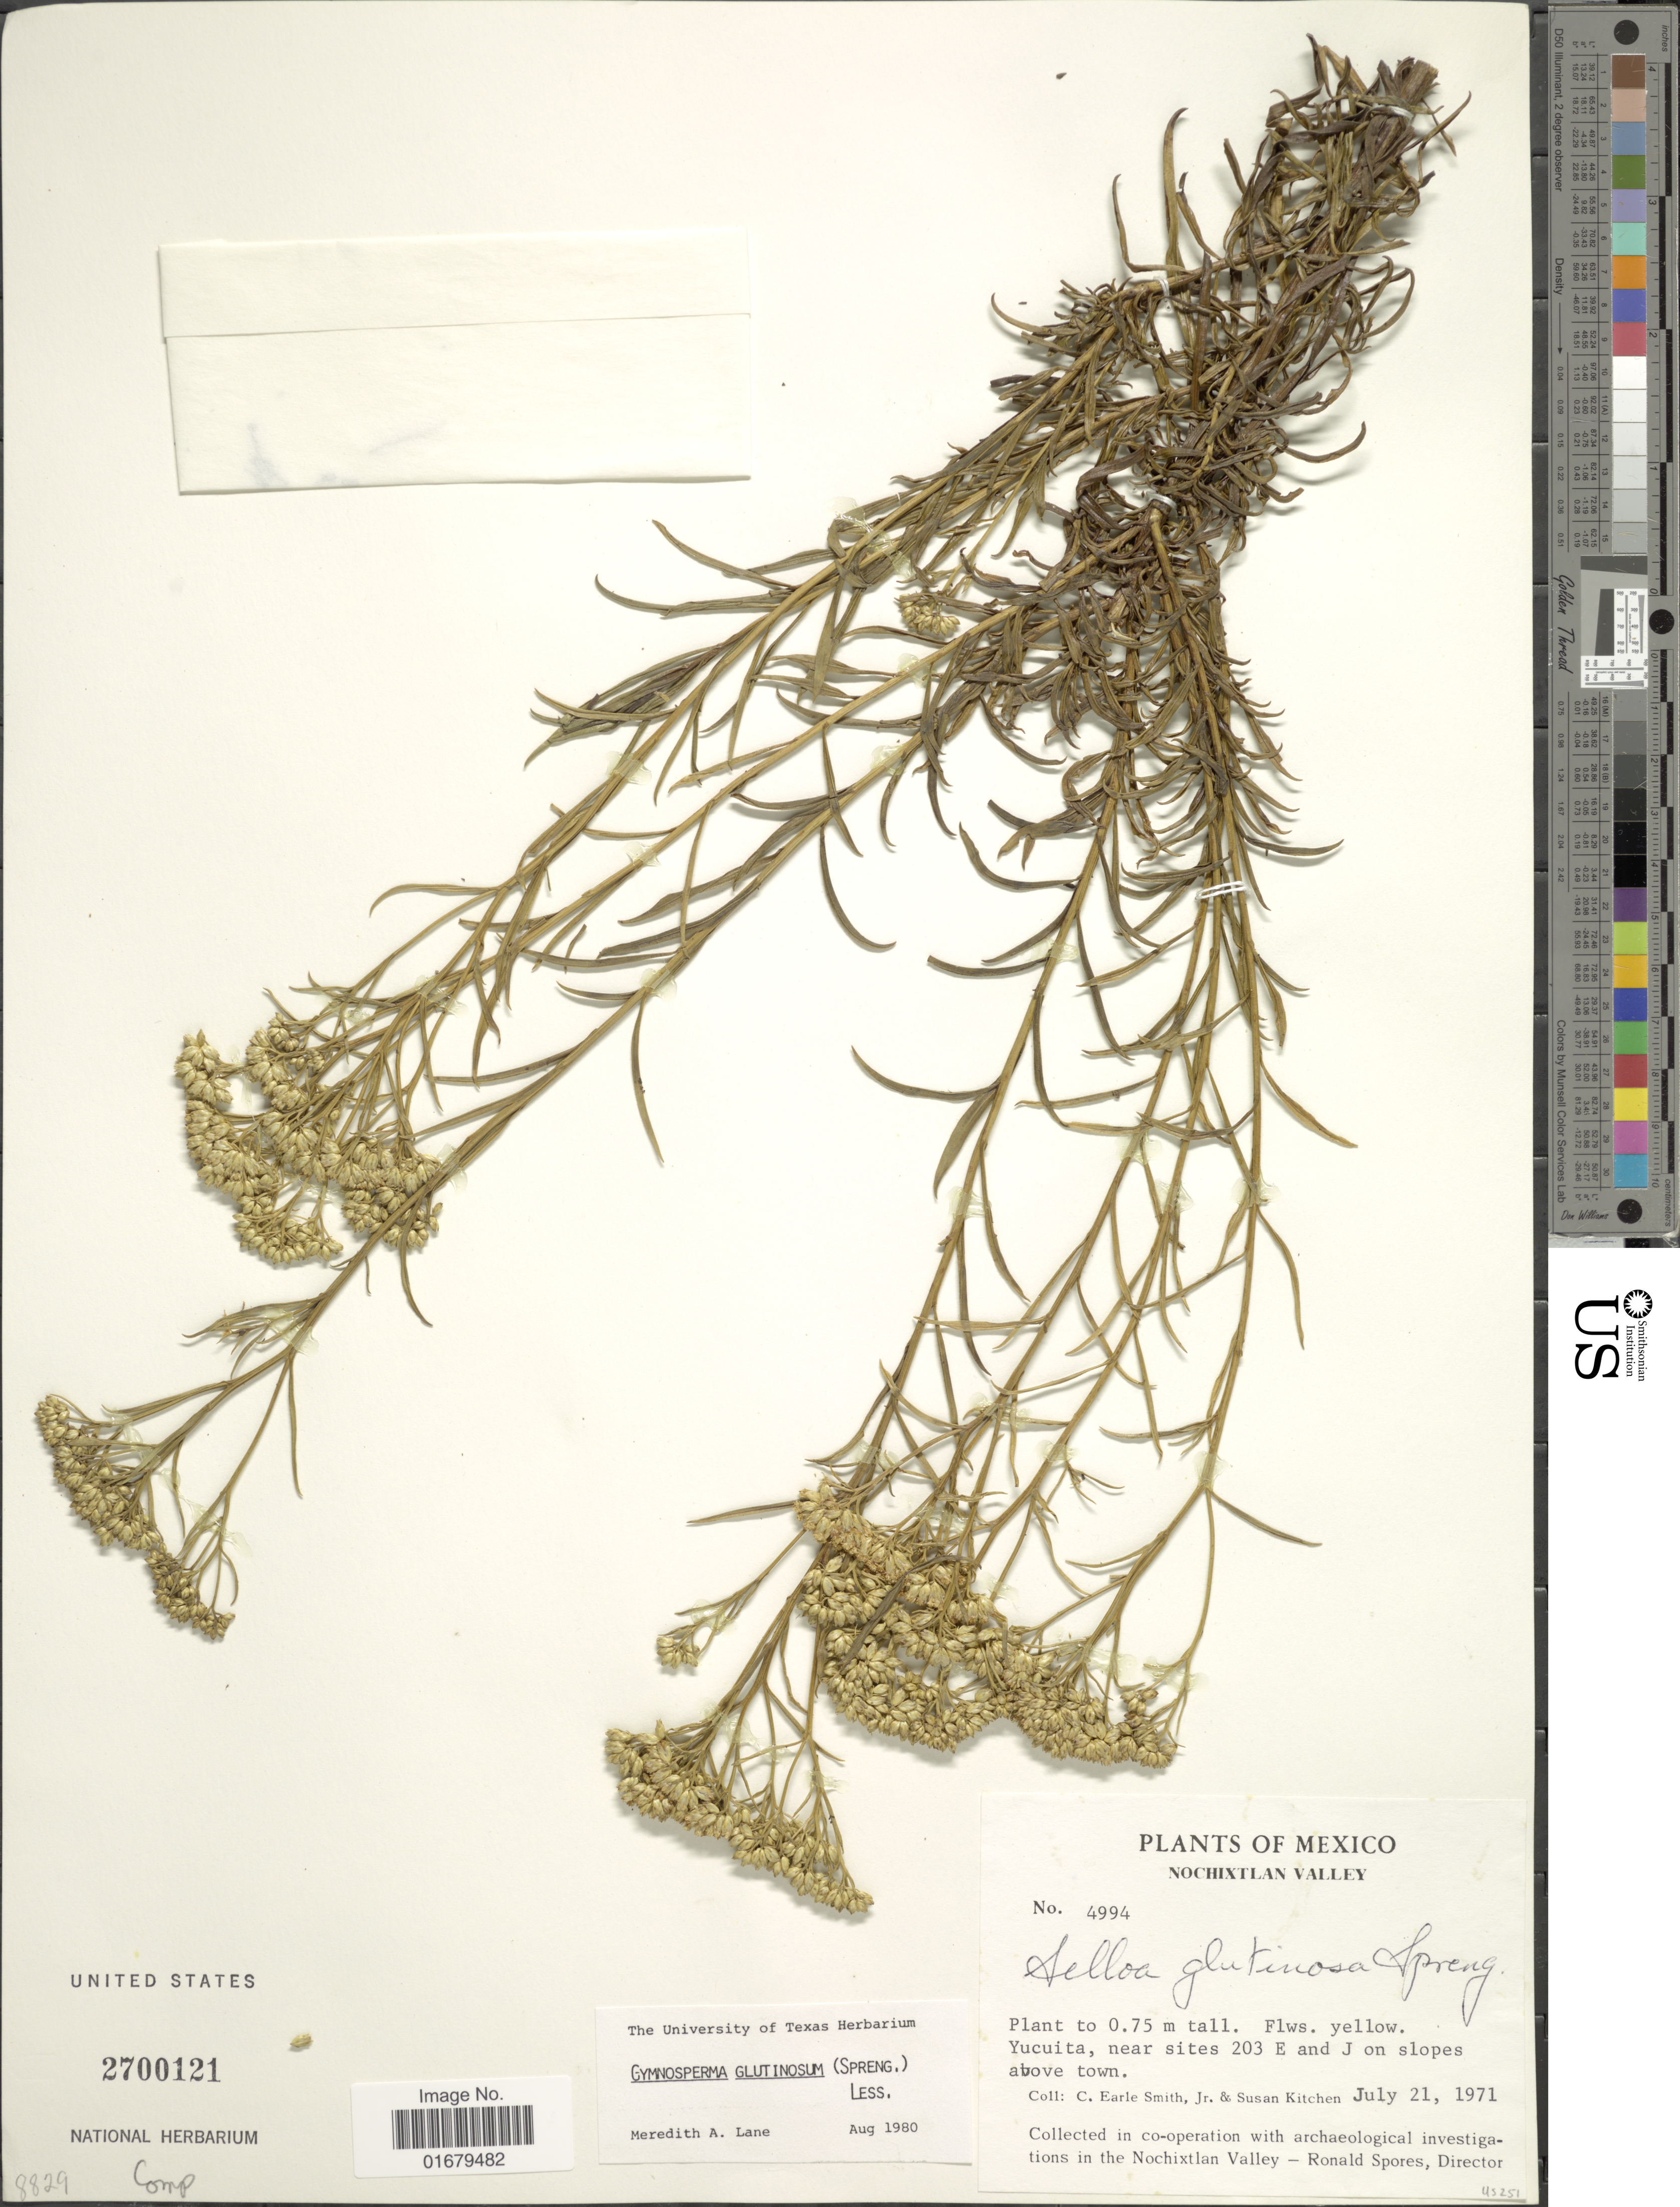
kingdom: Plantae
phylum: Tracheophyta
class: Magnoliopsida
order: Asterales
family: Asteraceae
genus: Gymnosperma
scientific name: Gymnosperma glutinosum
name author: (Spreng.) Less.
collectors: C. E. Smith Jr. & S. Kitchen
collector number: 4994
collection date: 1971-07-21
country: Mexico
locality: Nochixtlan Valley, Yucuita, near sites 203 E and J on slopes above town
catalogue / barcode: US 2700121